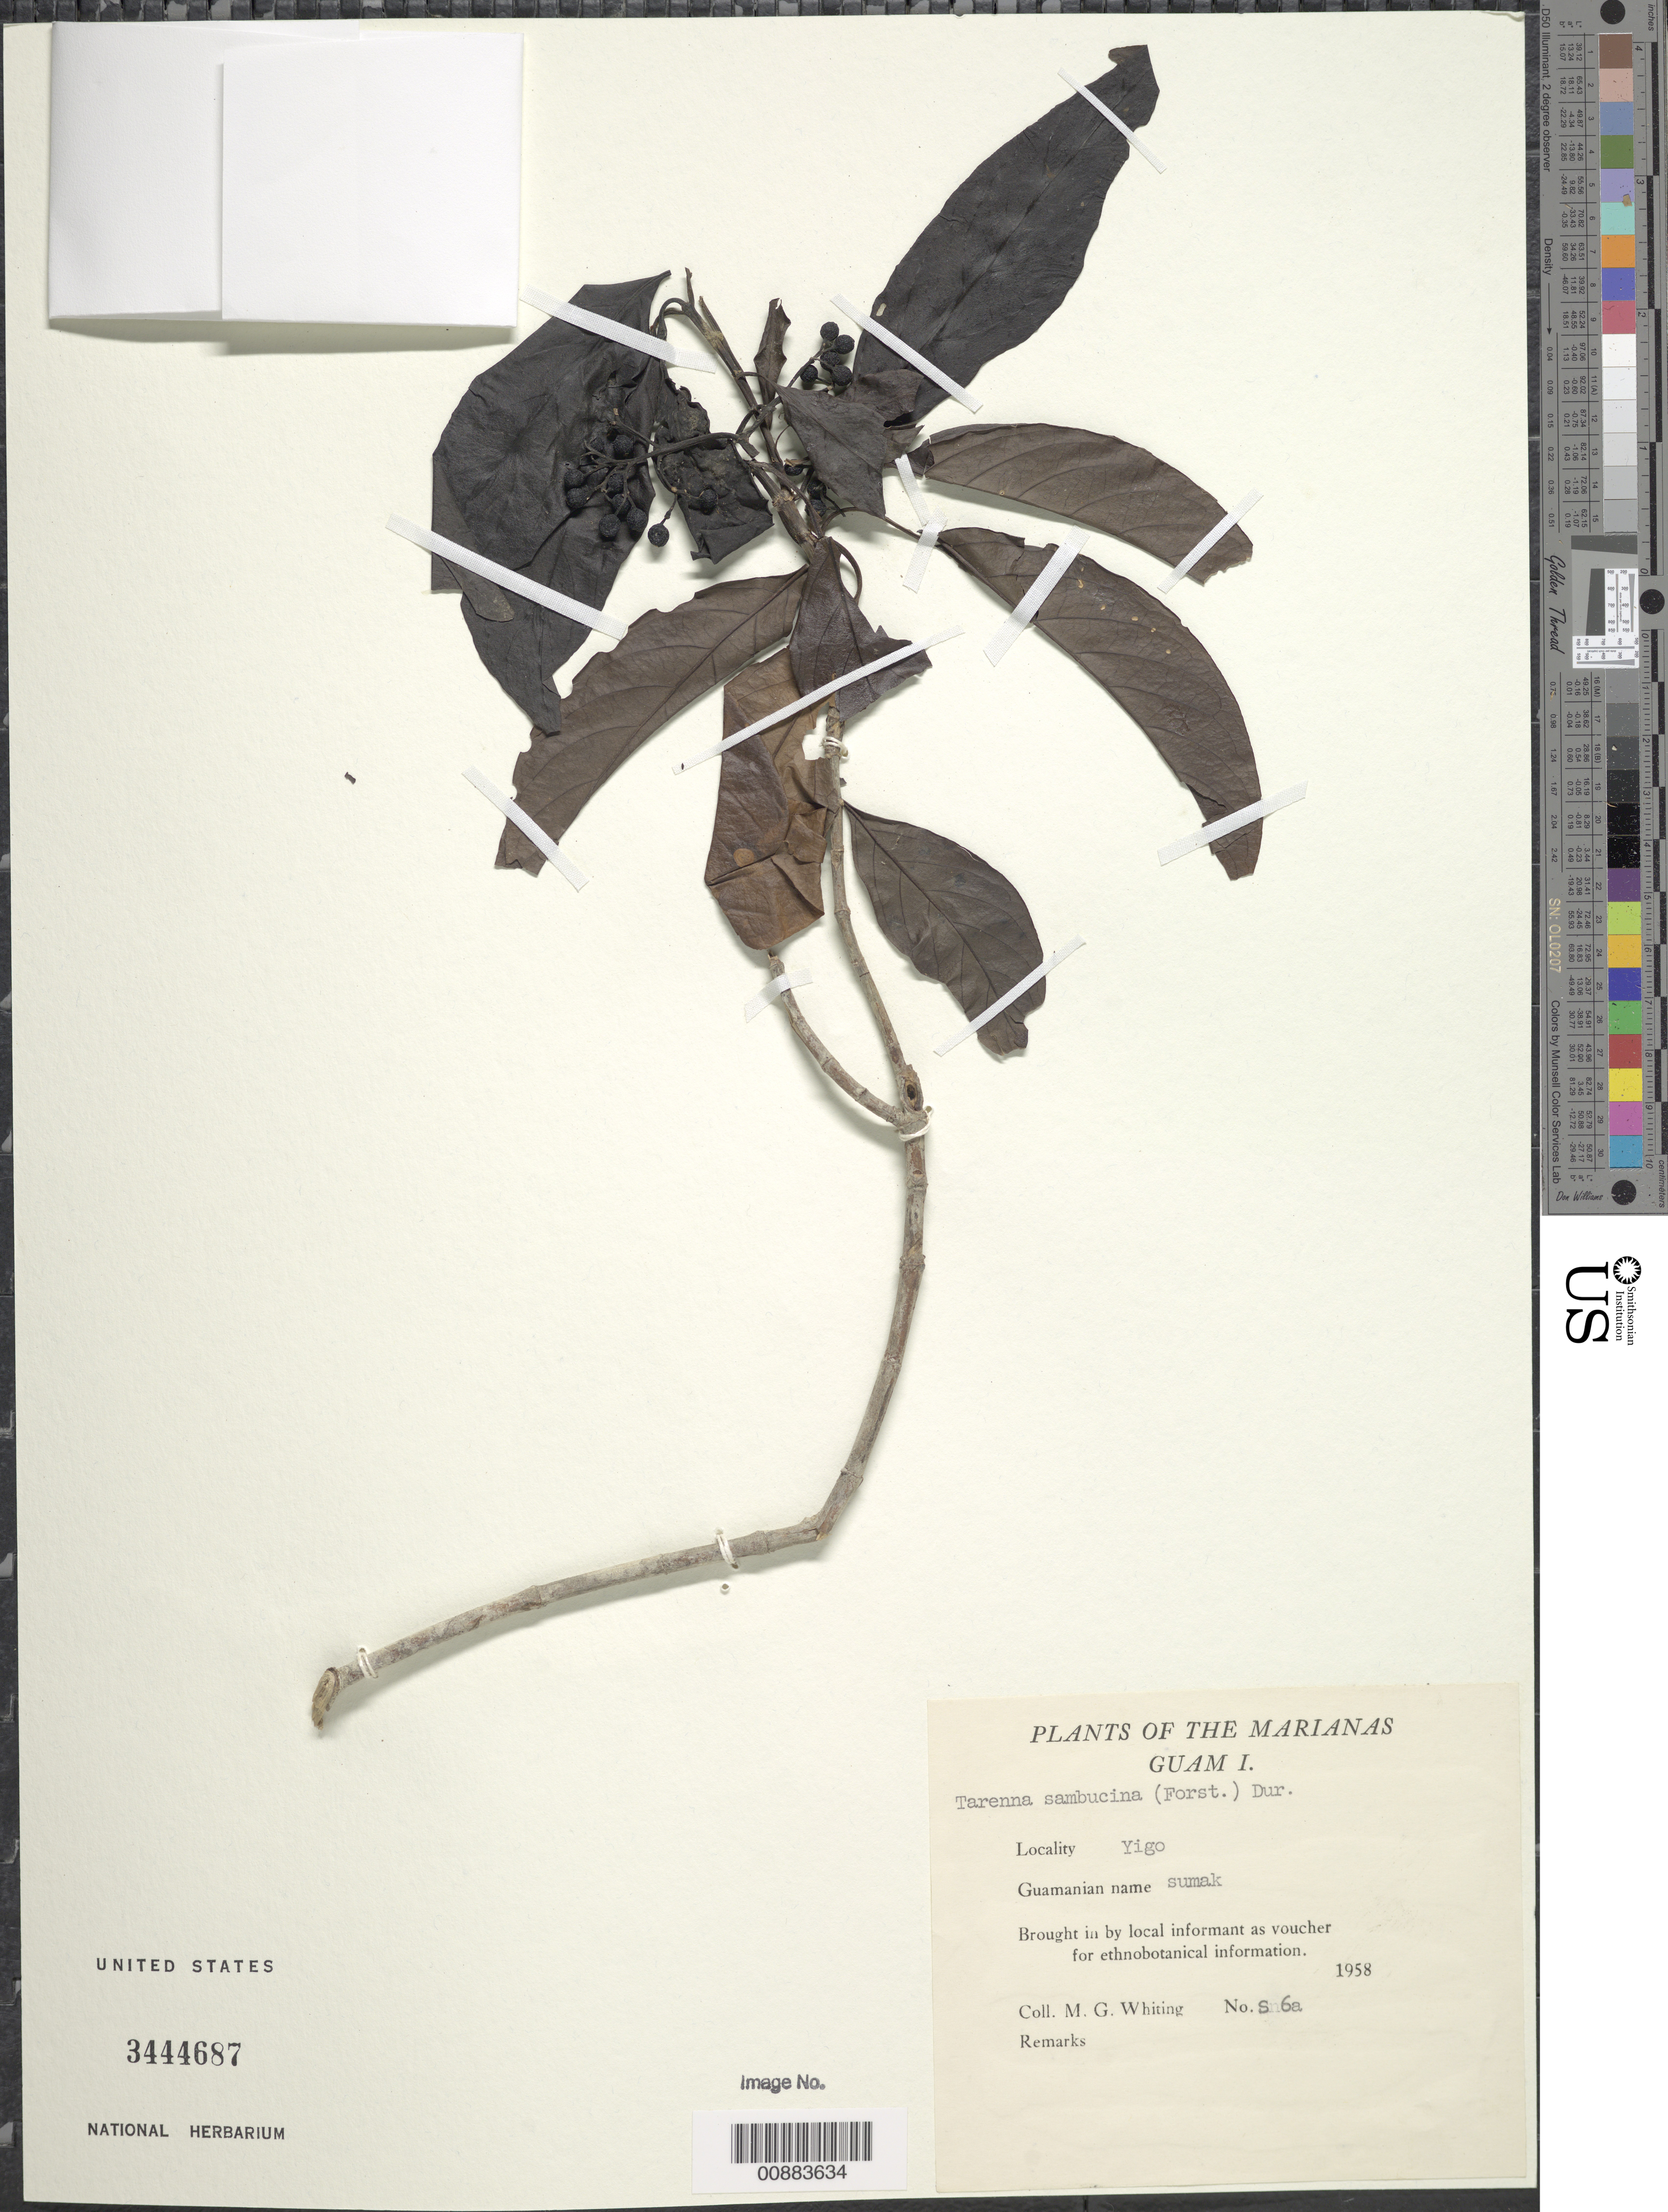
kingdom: Plantae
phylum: Tracheophyta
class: Magnoliopsida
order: Gentianales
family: Rubiaceae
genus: Tarenna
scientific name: Tarenna sambucina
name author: (G. Forst.) Drake ex Durand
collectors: M. Whiting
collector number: S 6 A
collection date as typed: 1958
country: Guam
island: Guam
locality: Yigo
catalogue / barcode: US 3444687